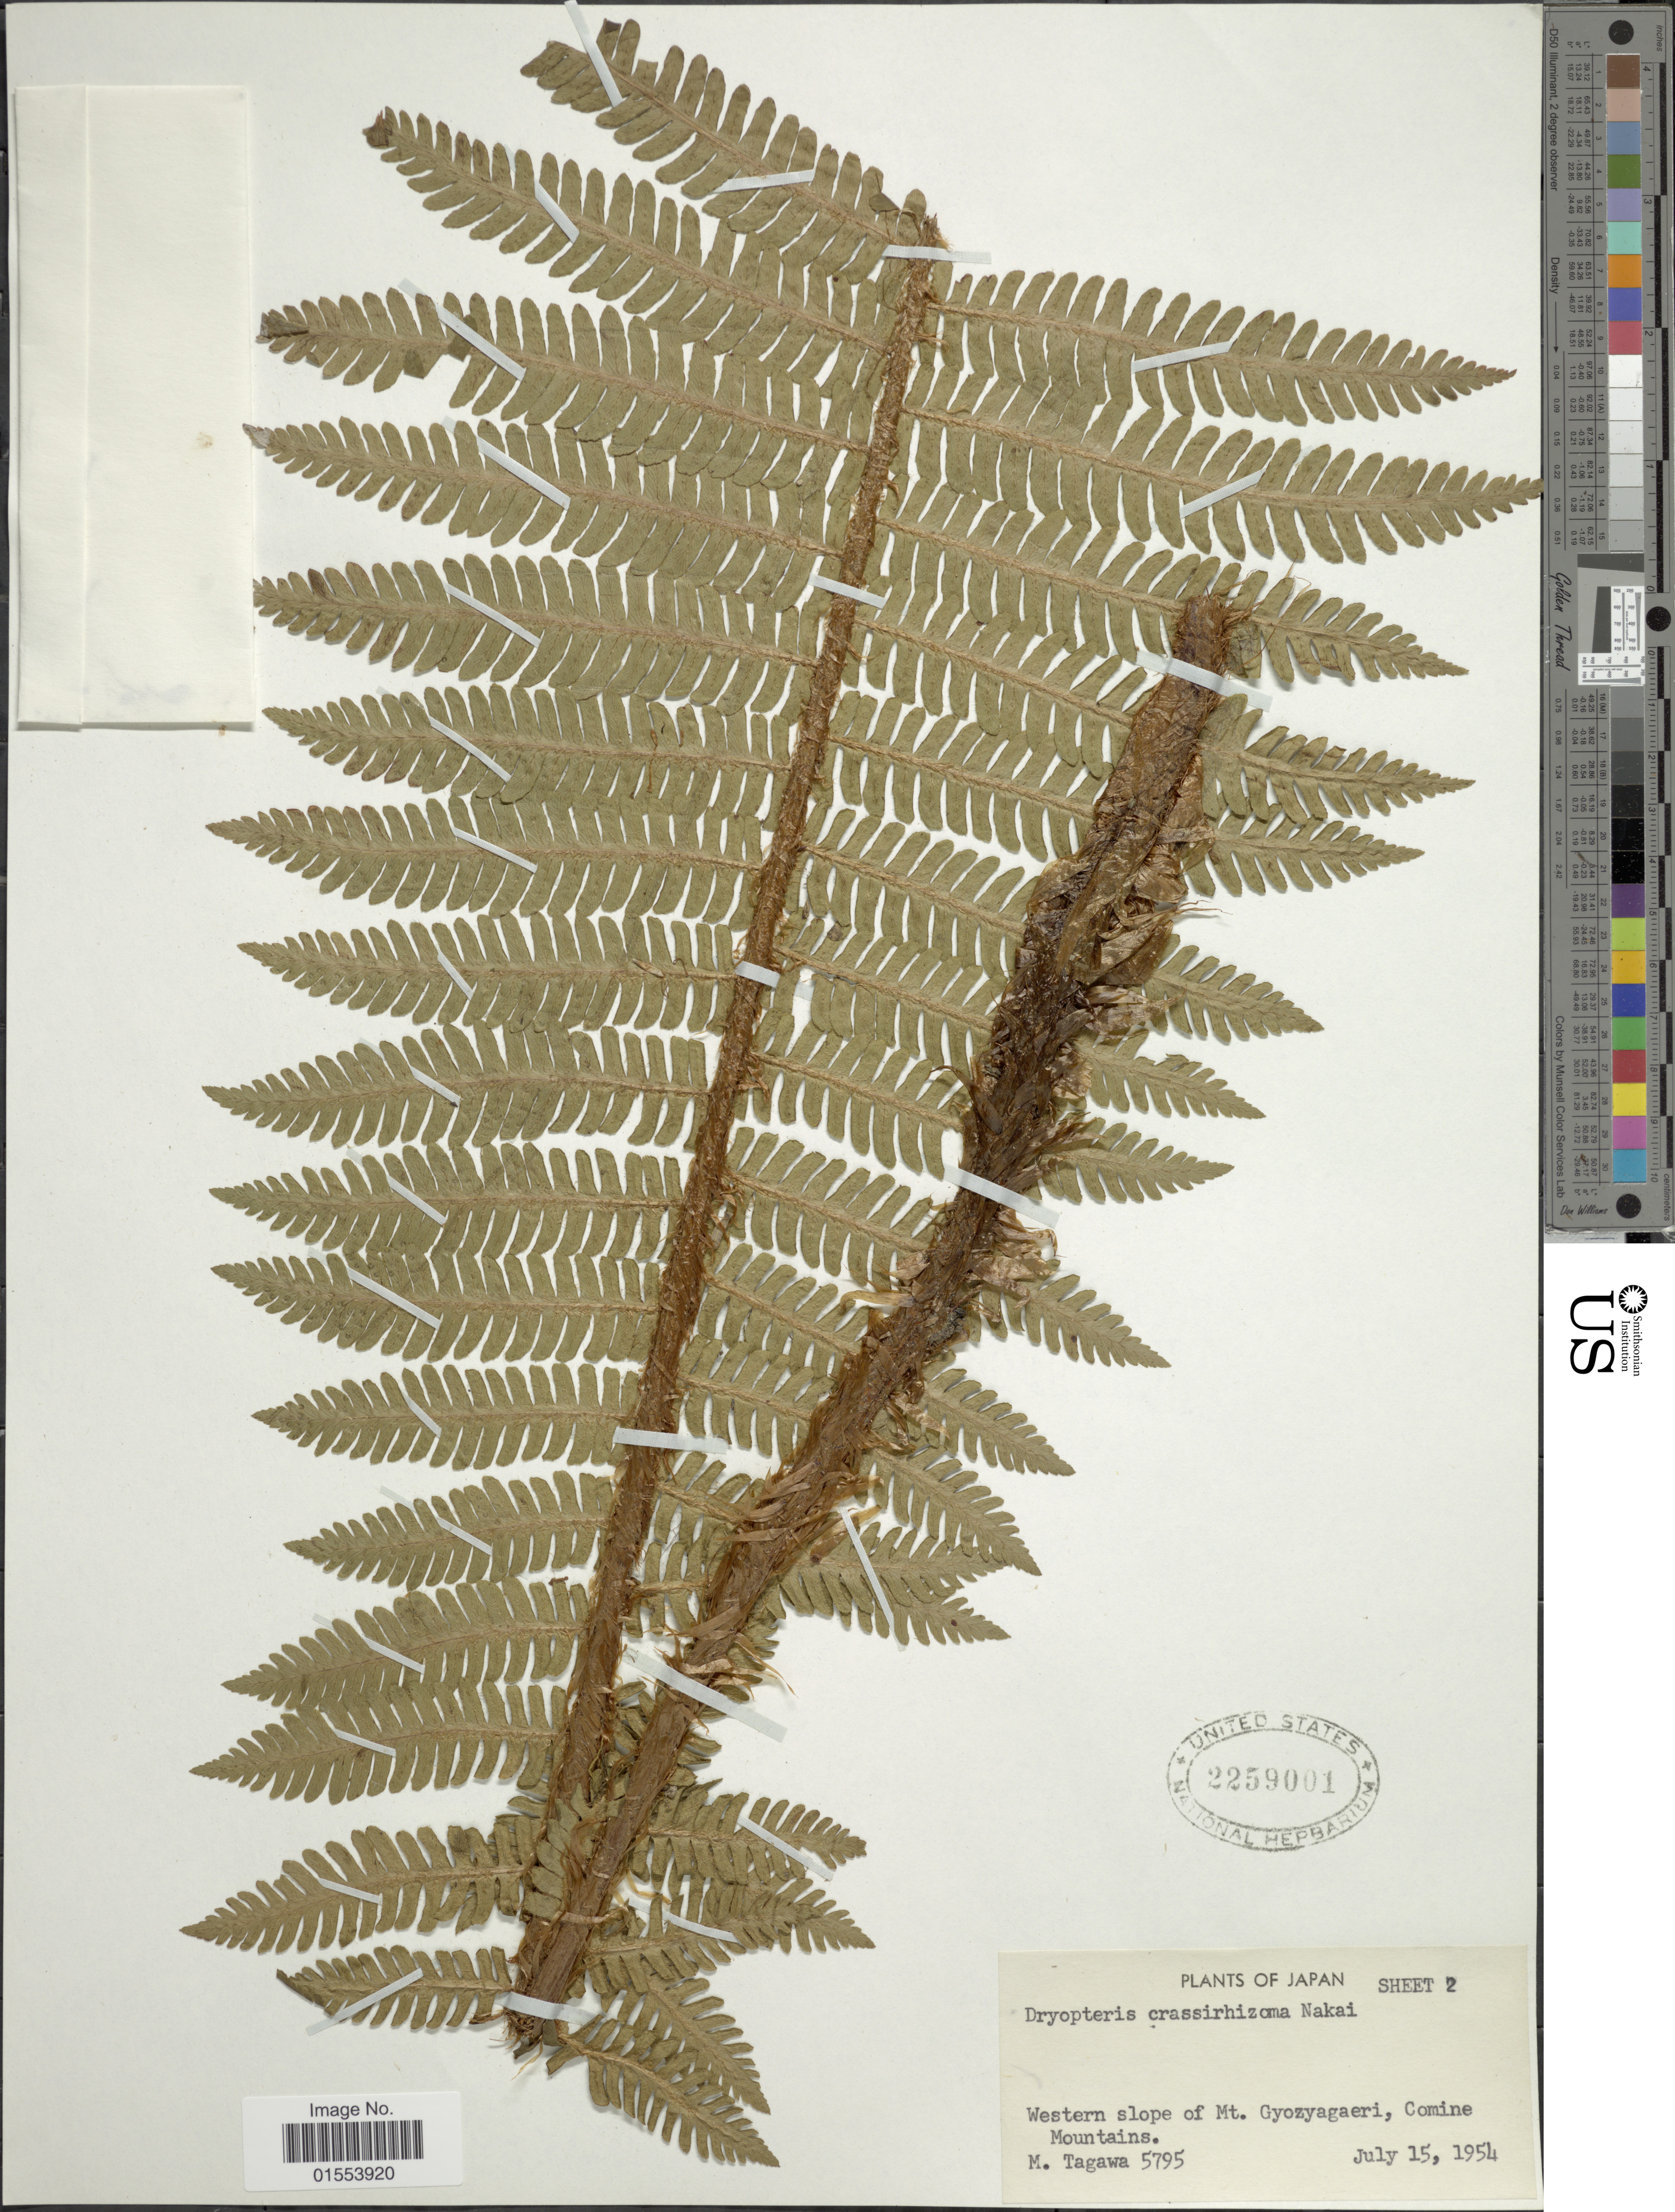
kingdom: Plantae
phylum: Tracheophyta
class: Polypodiopsida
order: Polypodiales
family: Dryopteridaceae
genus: Dryopteris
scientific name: Dryopteris crassirhizoma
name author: Nakai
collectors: M. Tagawa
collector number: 5795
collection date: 1954-07-15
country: Japan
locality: Japan, Western slope of Mt. Gyozyagaeri, Comine Mountains.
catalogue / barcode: US 2259001